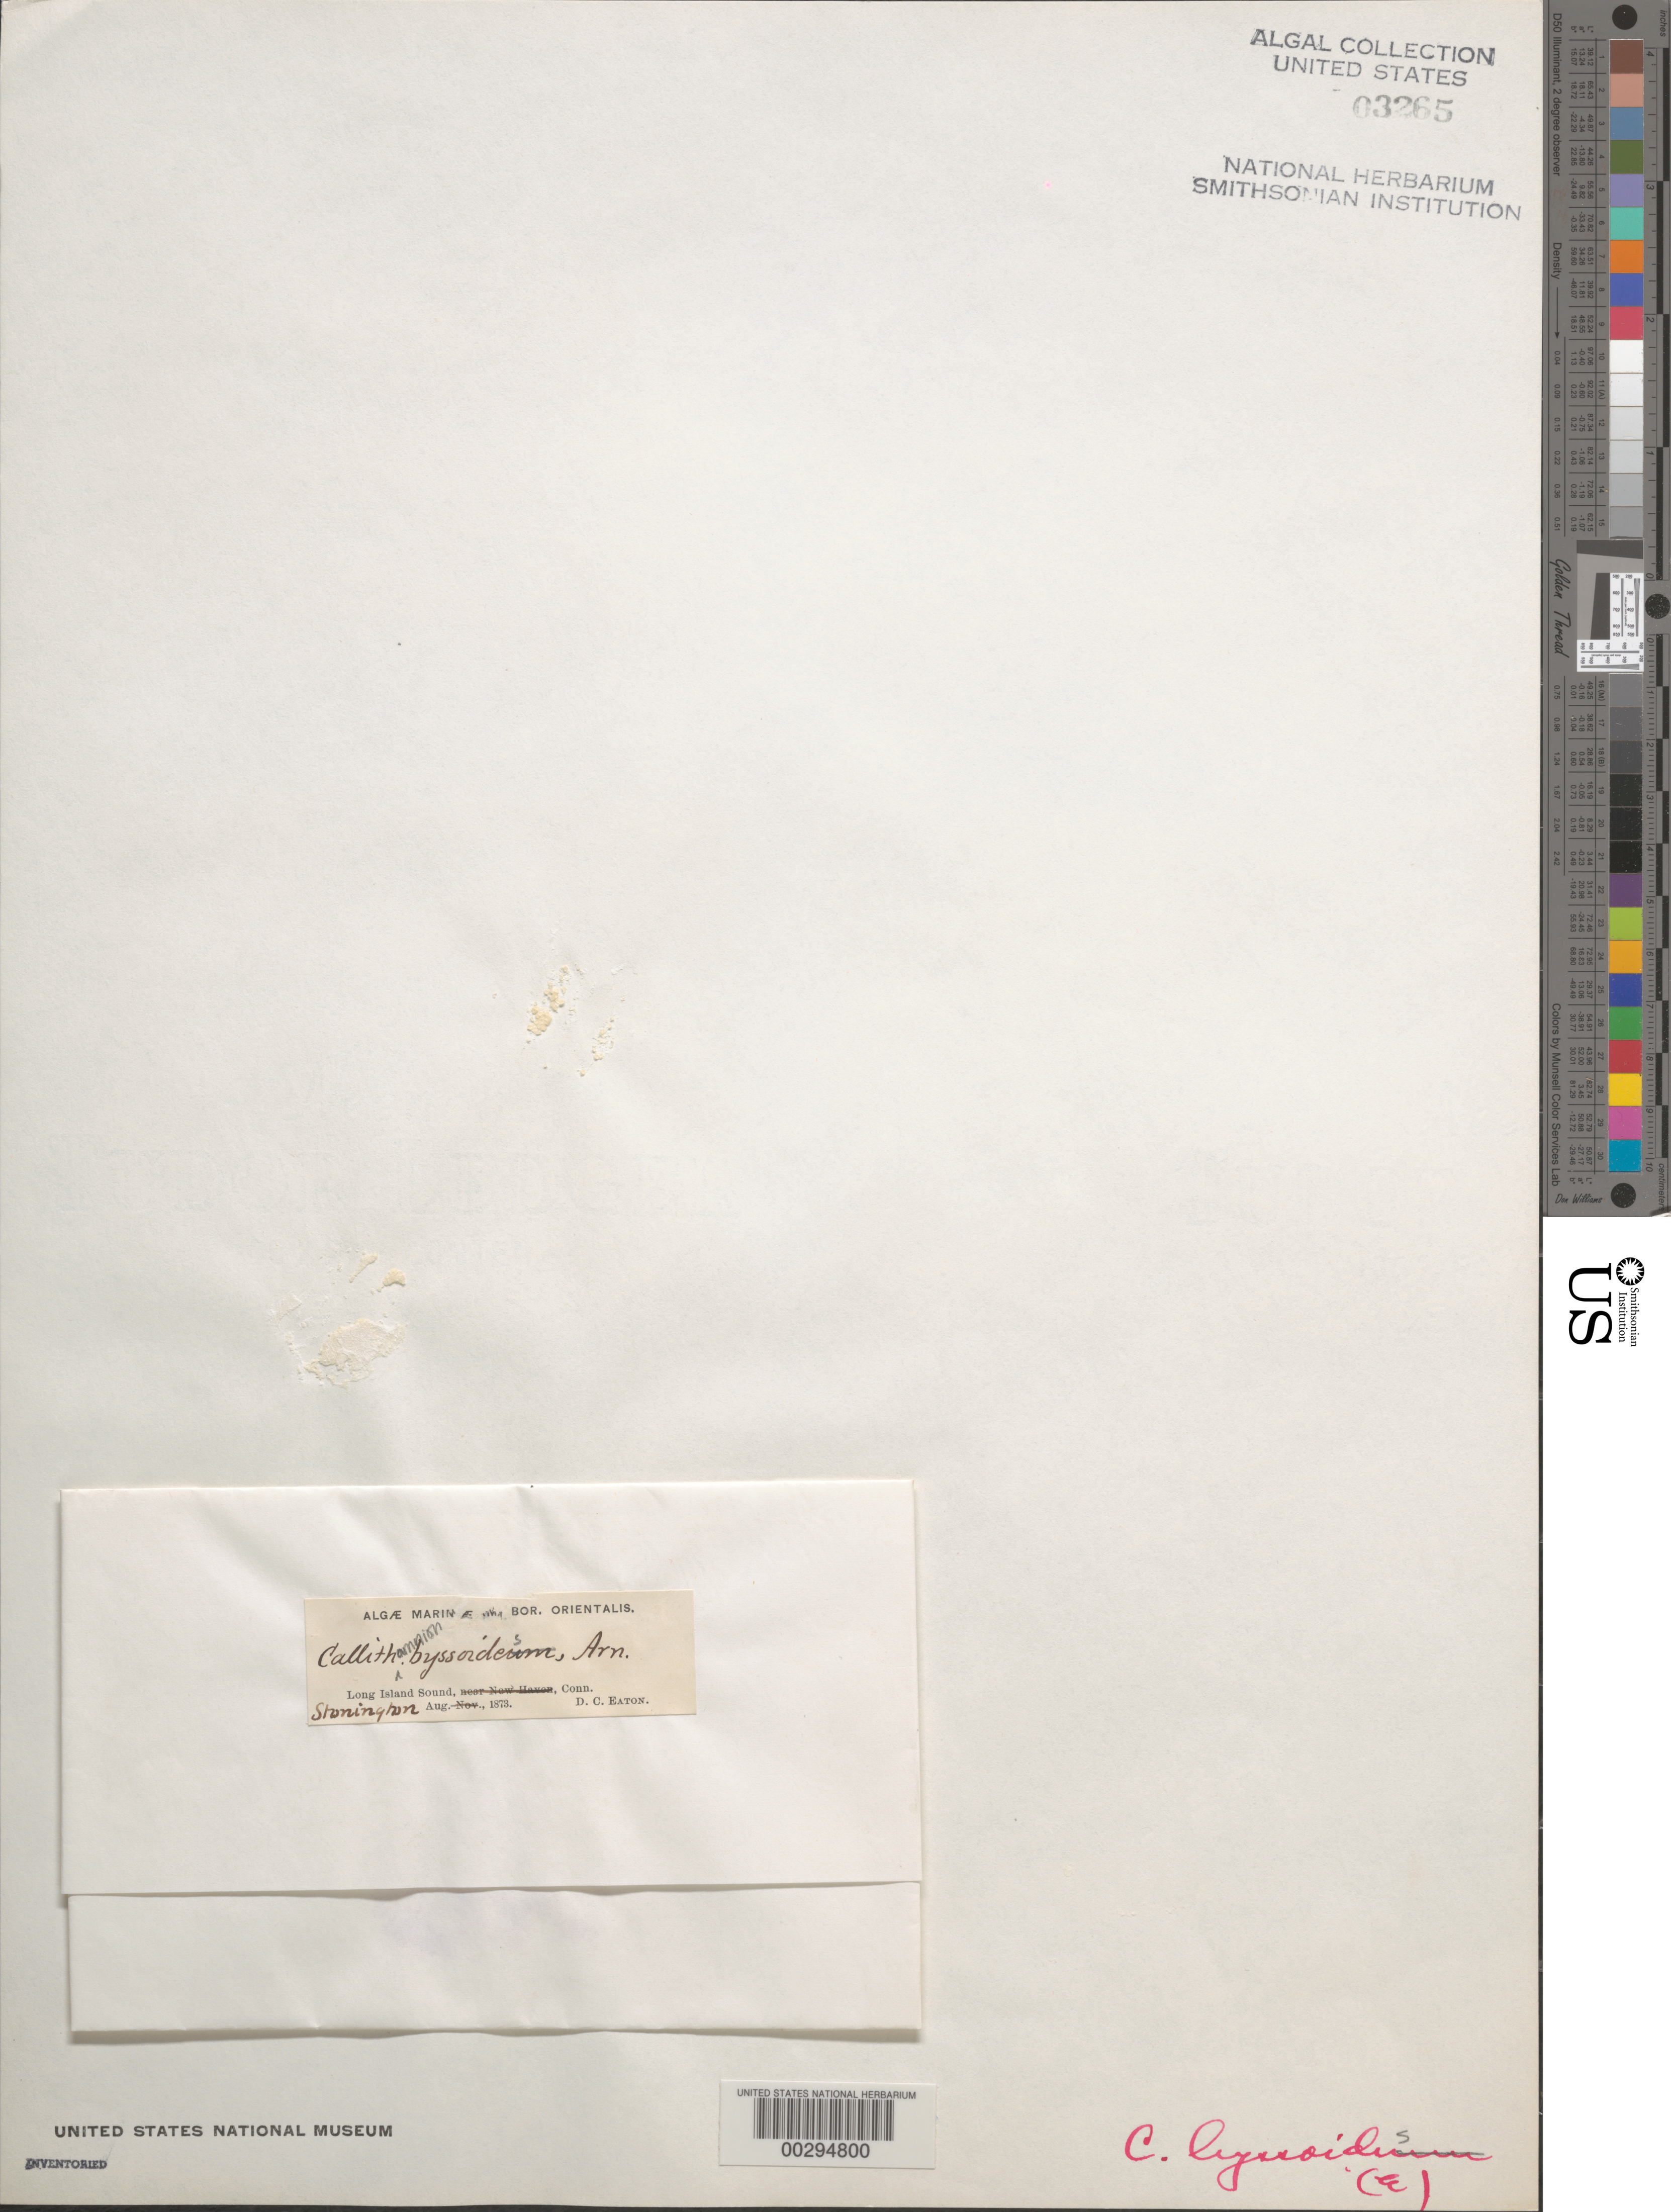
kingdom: Plantae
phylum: Rhodophyta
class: Florideophyceae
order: Ceramiales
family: Callithamniaceae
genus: Aglaothamnion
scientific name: Aglaothamnion tenuissimum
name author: (Bonnem.) Feldm.-Maz.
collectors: D. C. Eaton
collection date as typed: Aug 1873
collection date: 1873-08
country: United States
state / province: Connecticut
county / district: New London County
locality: Stonington, Long Island Sound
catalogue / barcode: US 3265